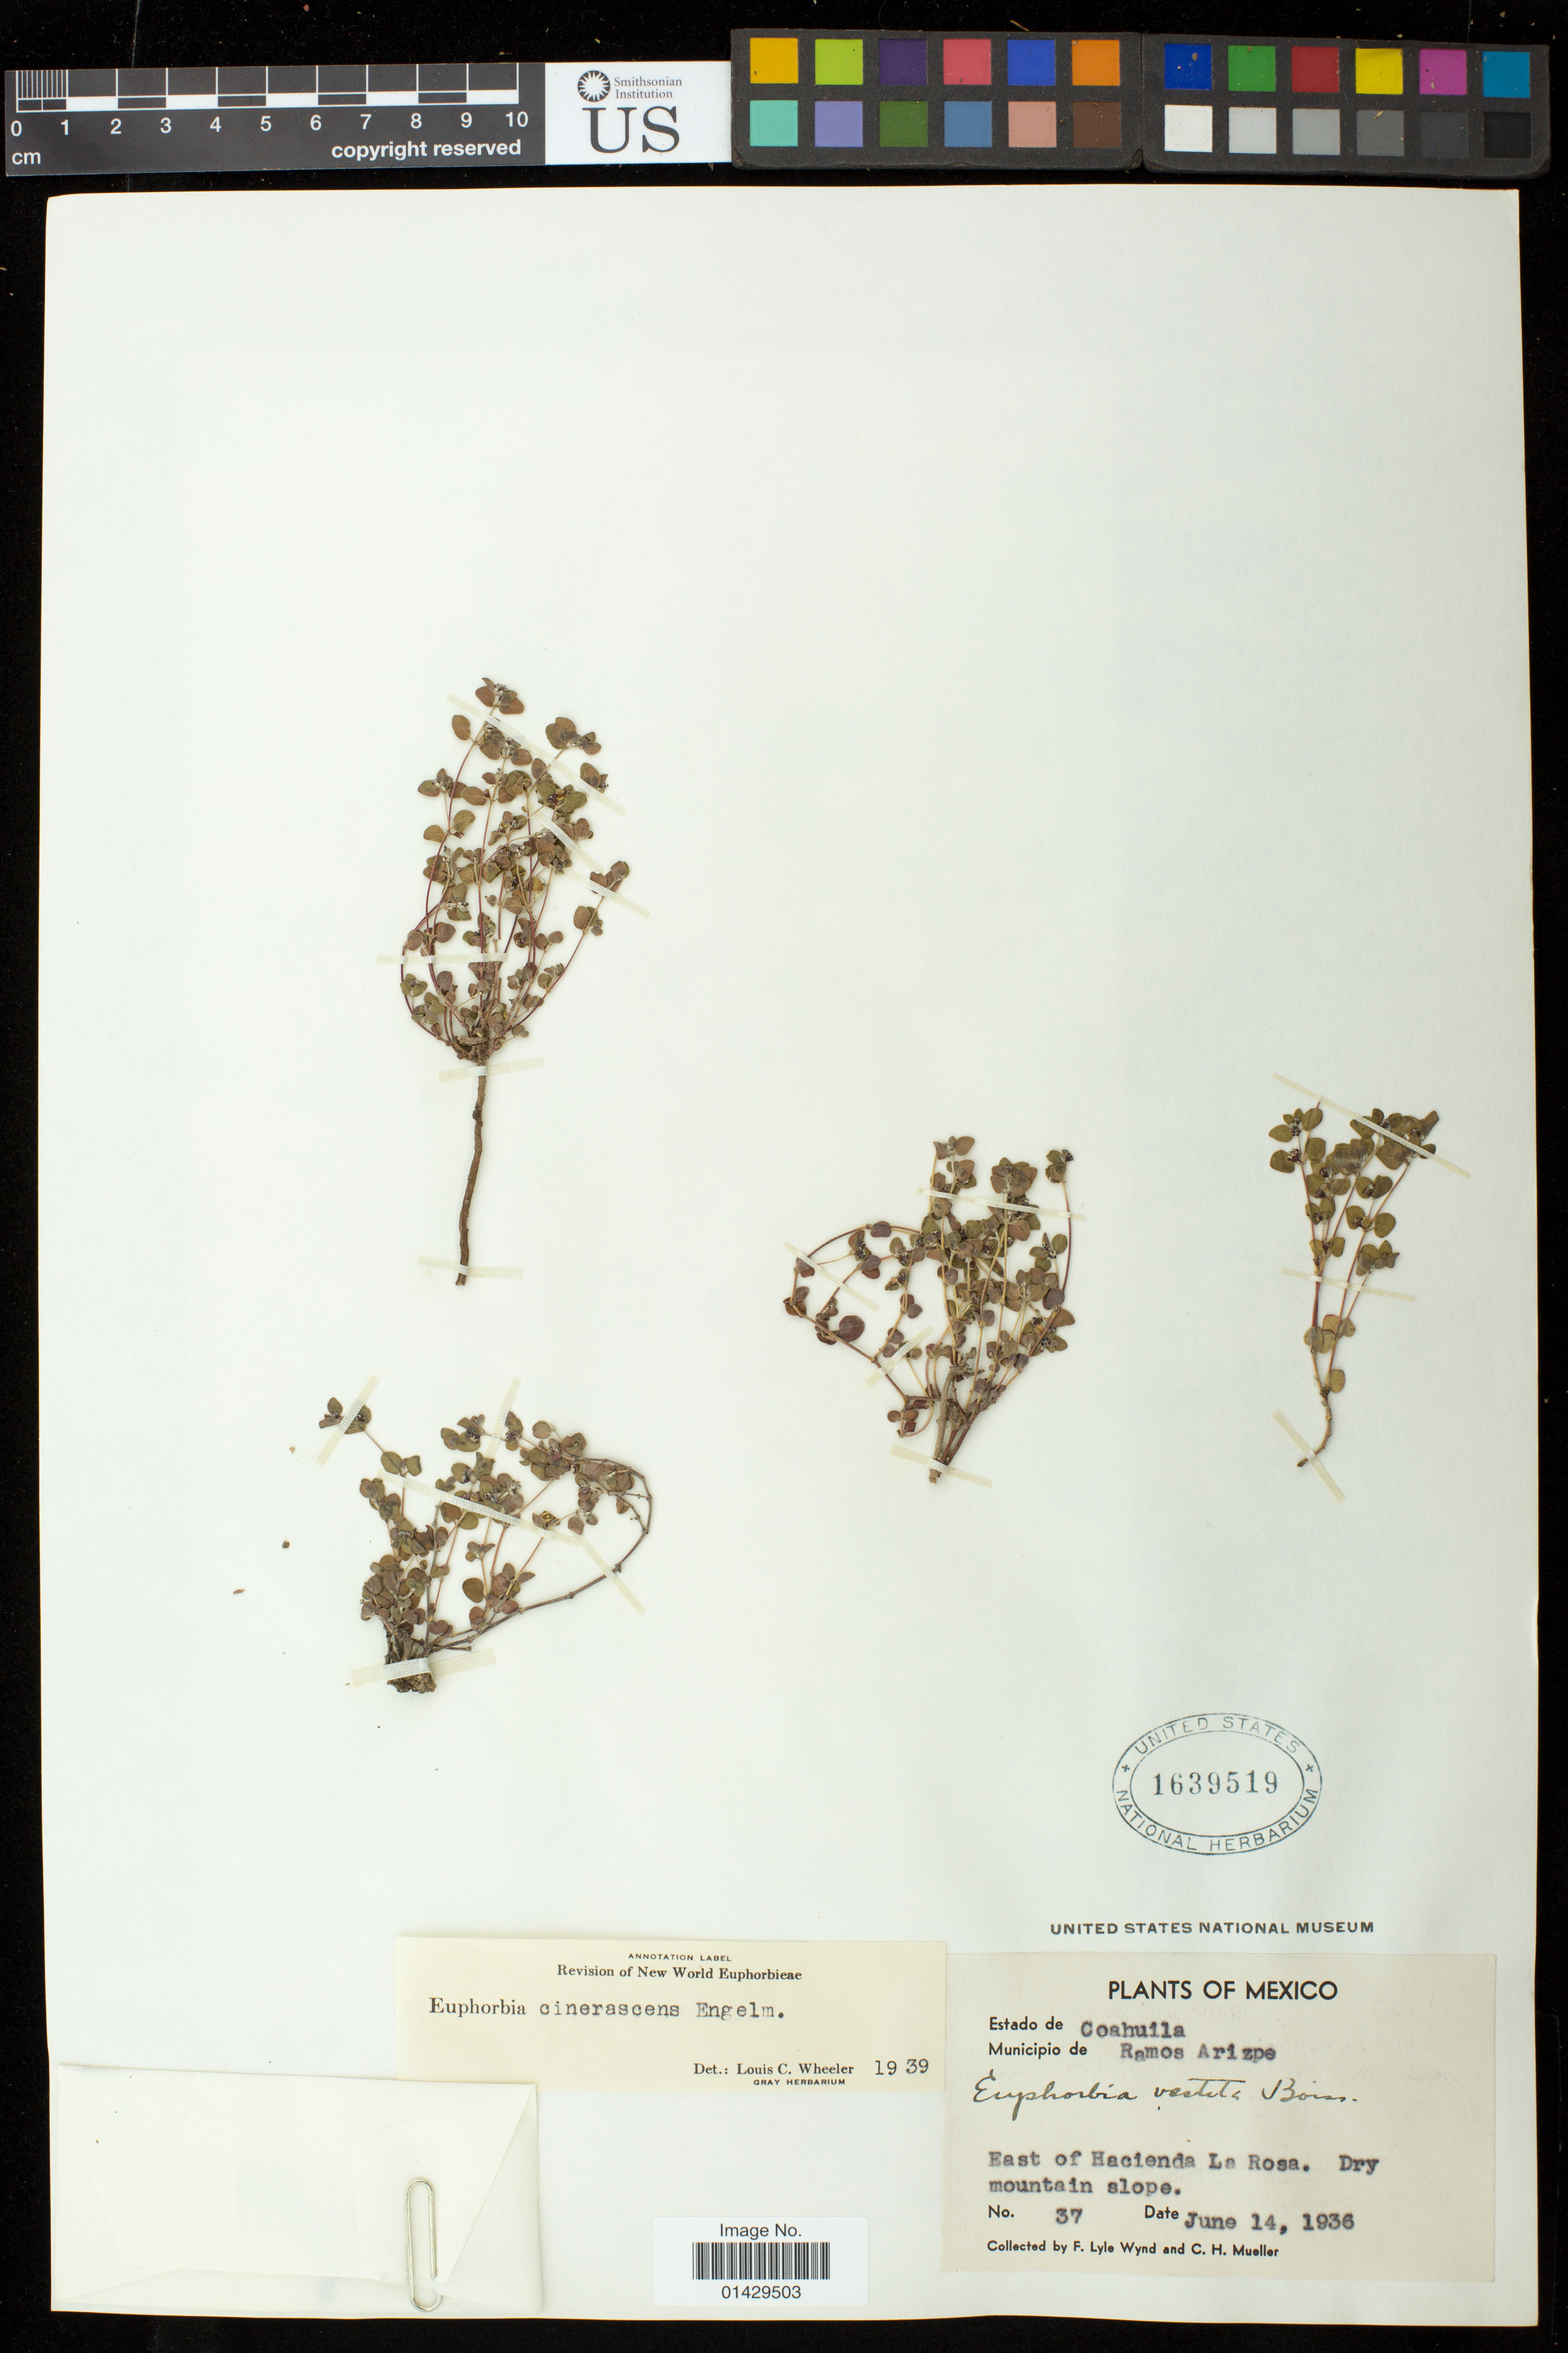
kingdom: Plantae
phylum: Tracheophyta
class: Magnoliopsida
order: Malpighiales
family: Euphorbiaceae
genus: Euphorbia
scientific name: Euphorbia cinerascens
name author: Engelm. in Emory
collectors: F. L. Wynd & C. H. Mueller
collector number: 37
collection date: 1936-06-14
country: Mexico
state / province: Coahuila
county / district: Ramos Arizpe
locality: Municipio de Ramos Arizpe. East of Hacienda La Rosa. Dry mountain slope.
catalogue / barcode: US 1639519